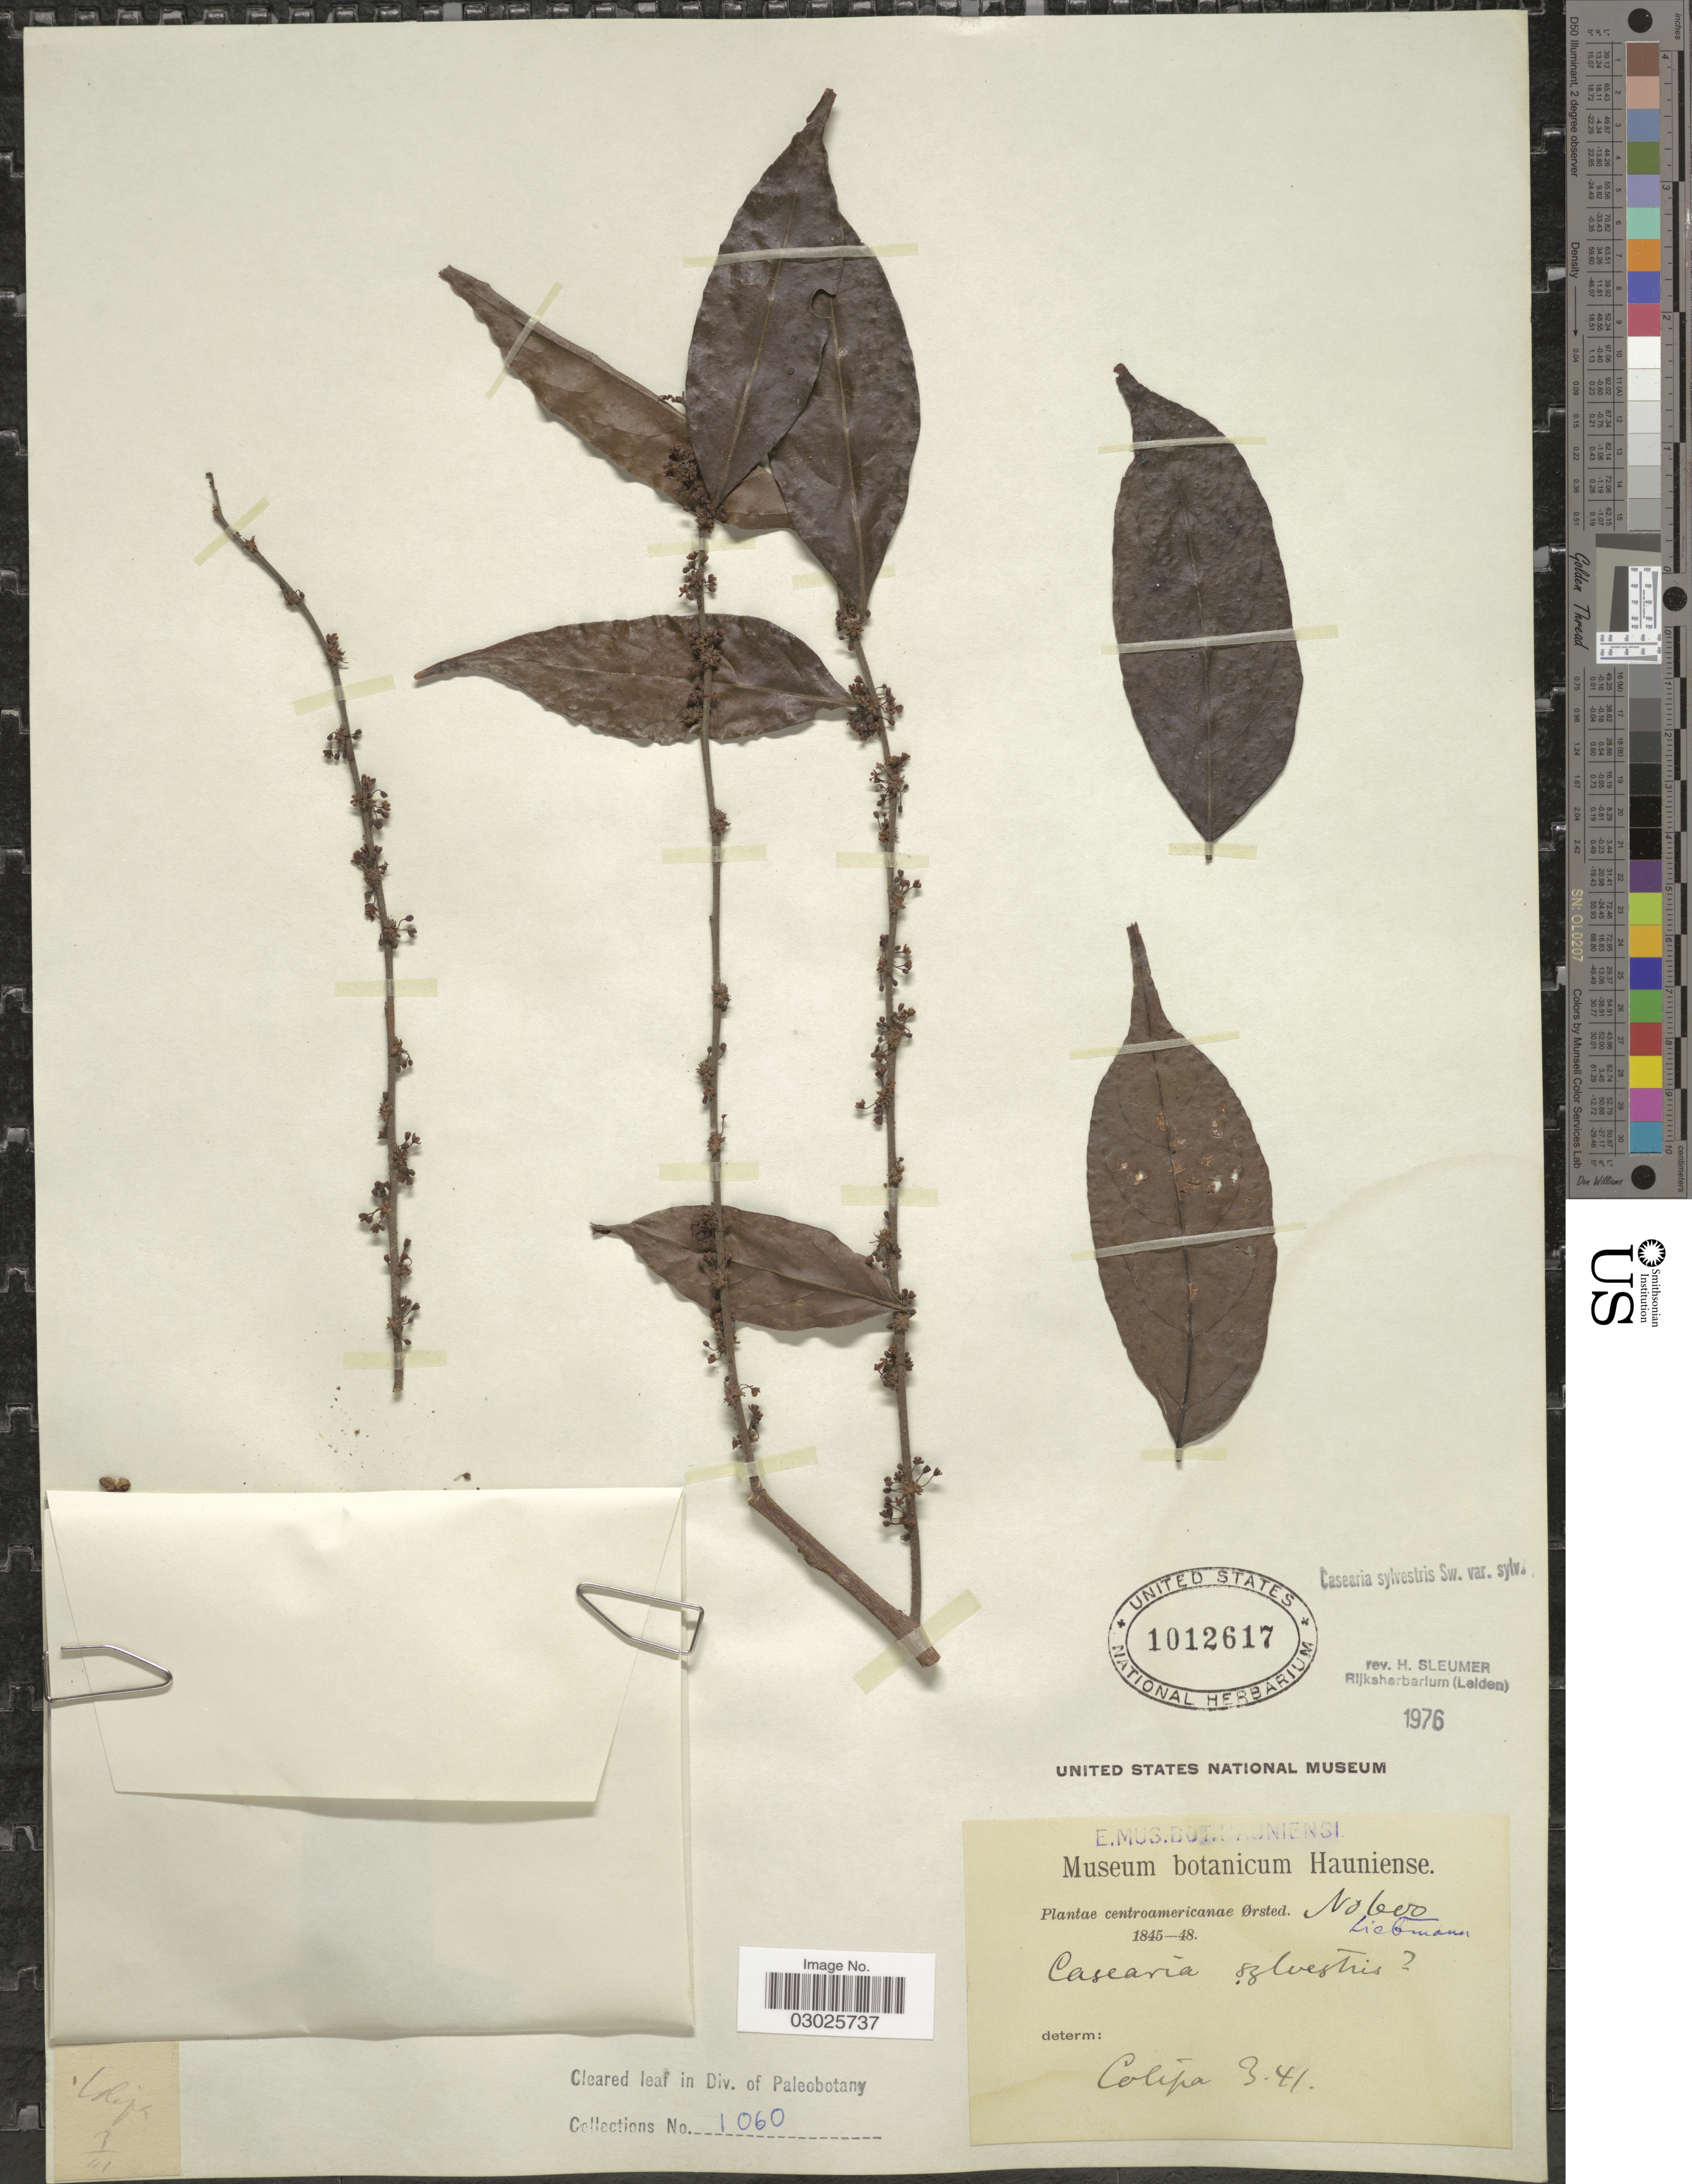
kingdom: Plantae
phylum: Tracheophyta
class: Magnoliopsida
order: Malpighiales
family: Salicaceae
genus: Casearia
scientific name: Casearia sylvestris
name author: Sw.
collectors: Ørsted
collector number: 600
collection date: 1841-03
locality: Colípa. Centroamericanae.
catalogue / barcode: US 1012617